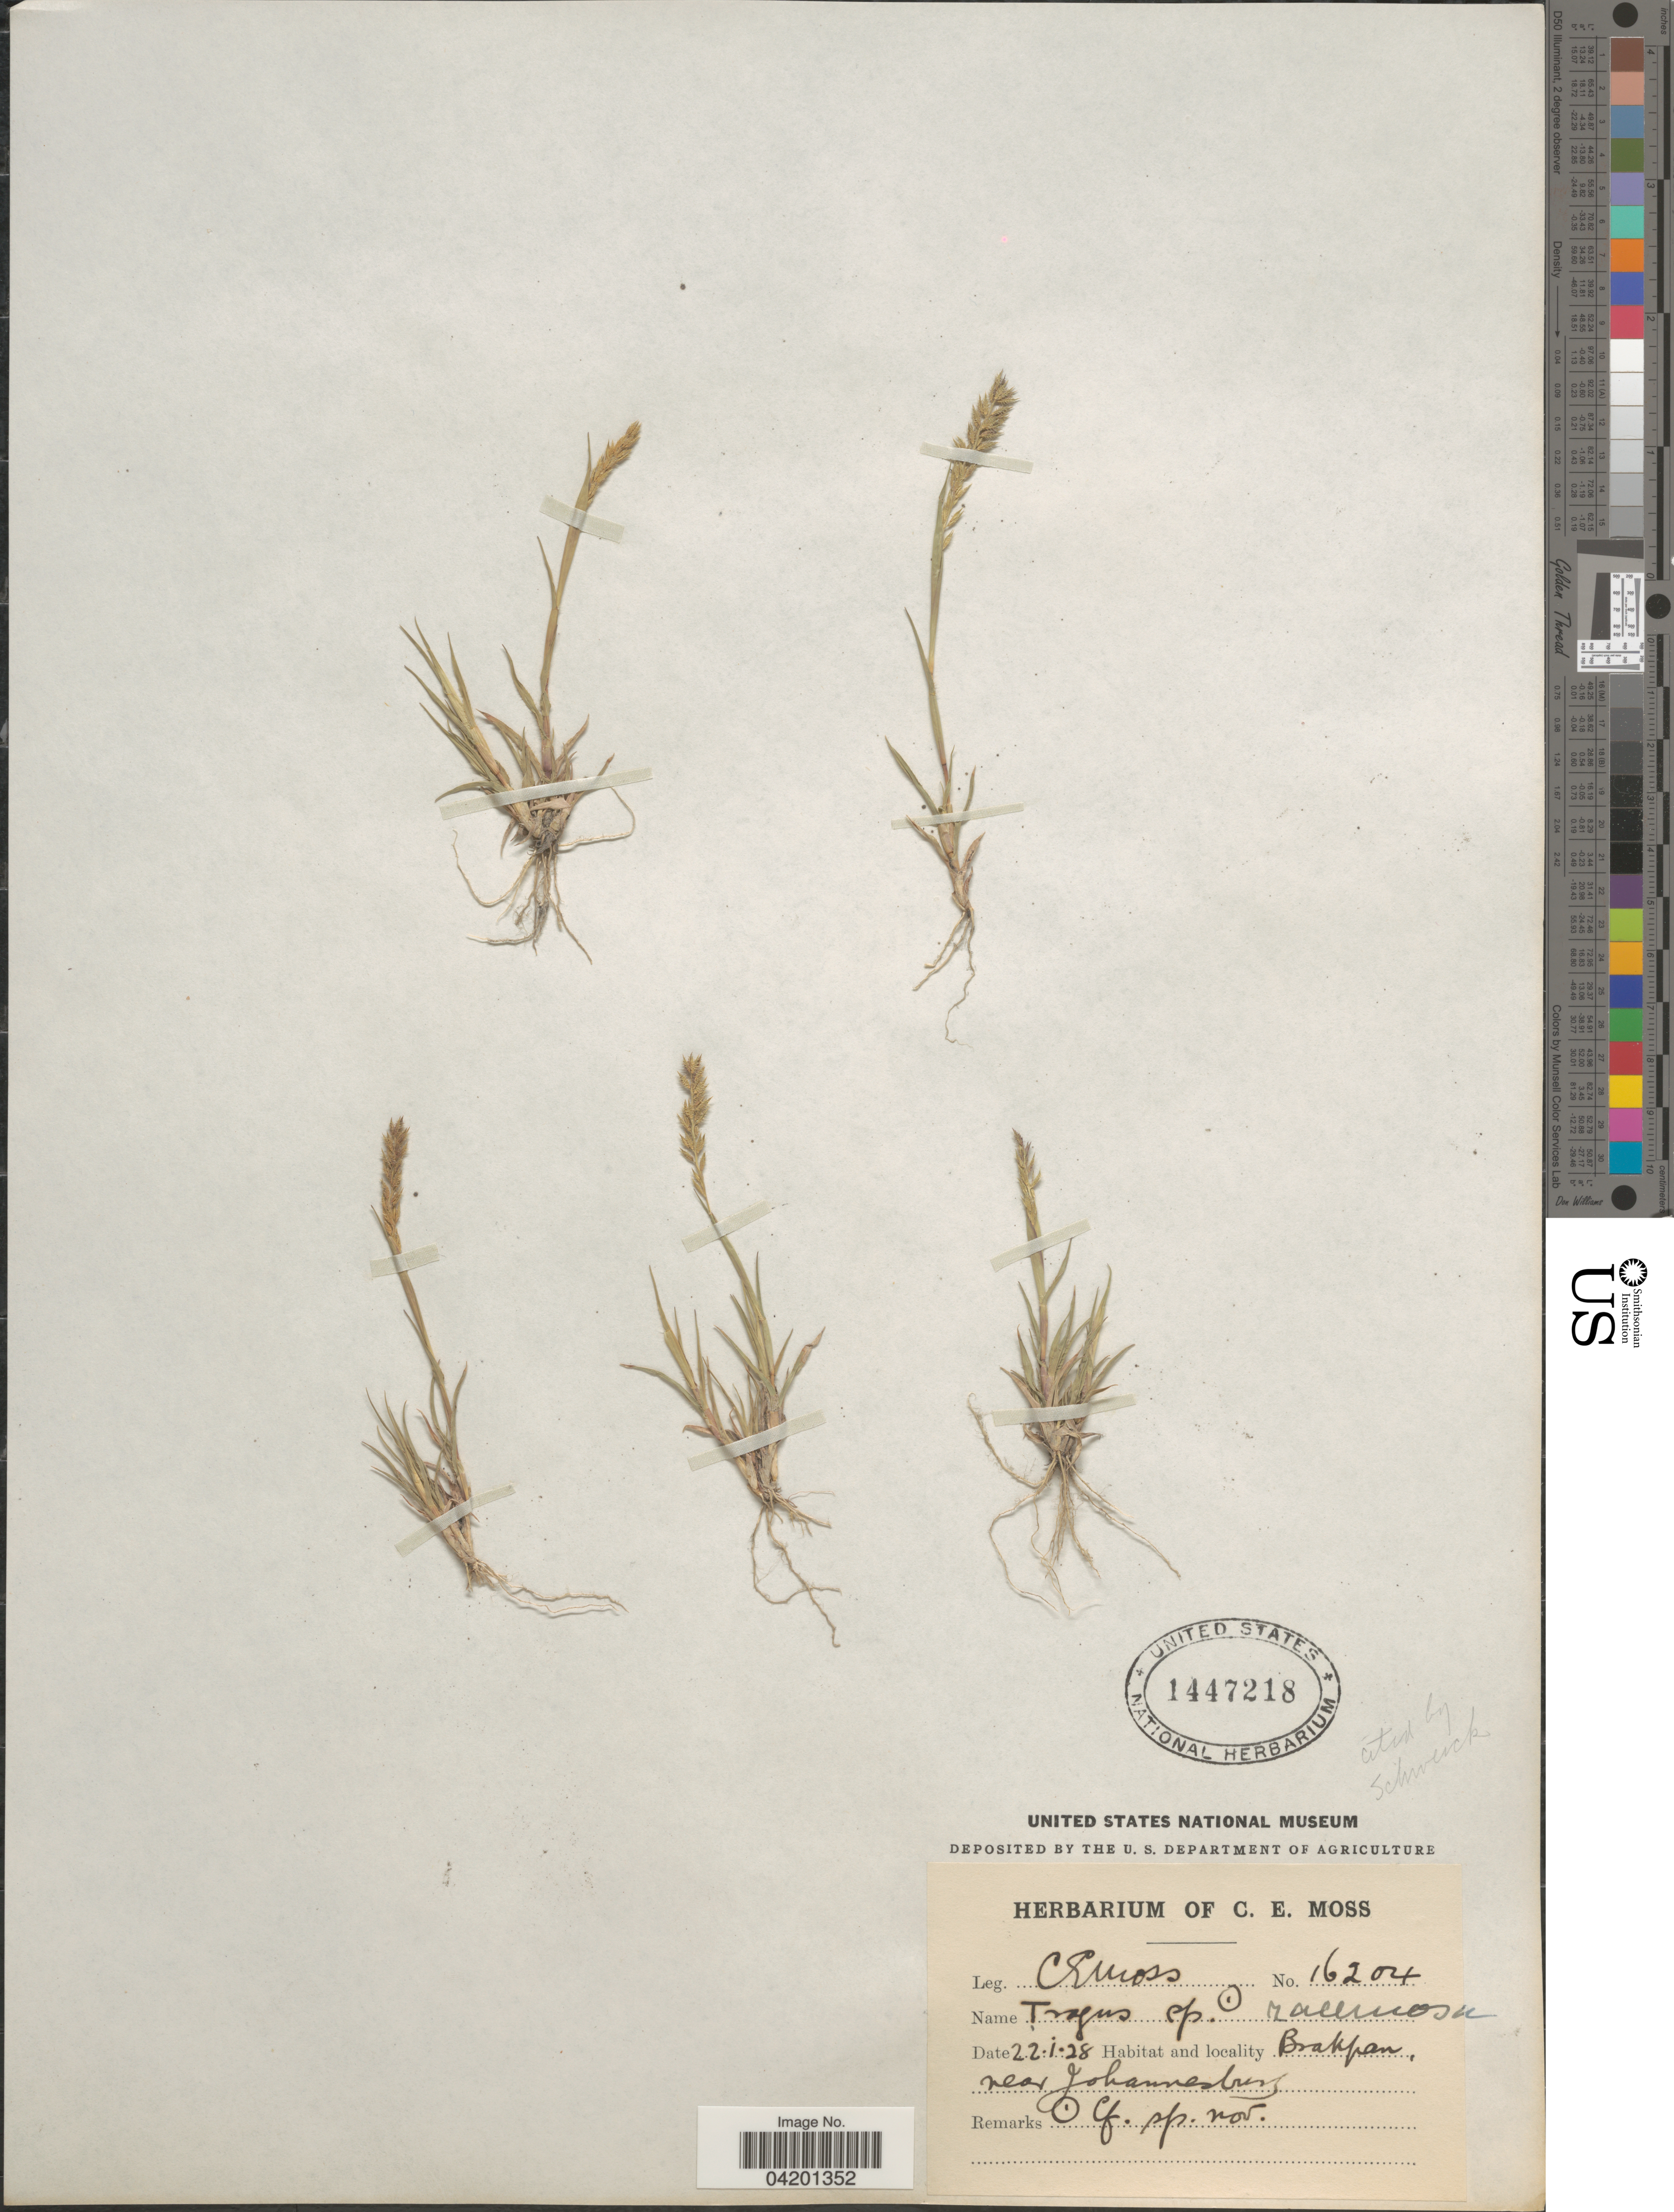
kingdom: Plantae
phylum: Tracheophyta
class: Liliopsida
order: Poales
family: Poaceae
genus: Tragus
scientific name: Tragus racemosus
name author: (L.) All.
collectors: C. E. Moss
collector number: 16204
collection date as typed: Transcribed d/m/y: 22/1/28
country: South Africa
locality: Brakpan, near Johannesburg.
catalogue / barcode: US 1447218